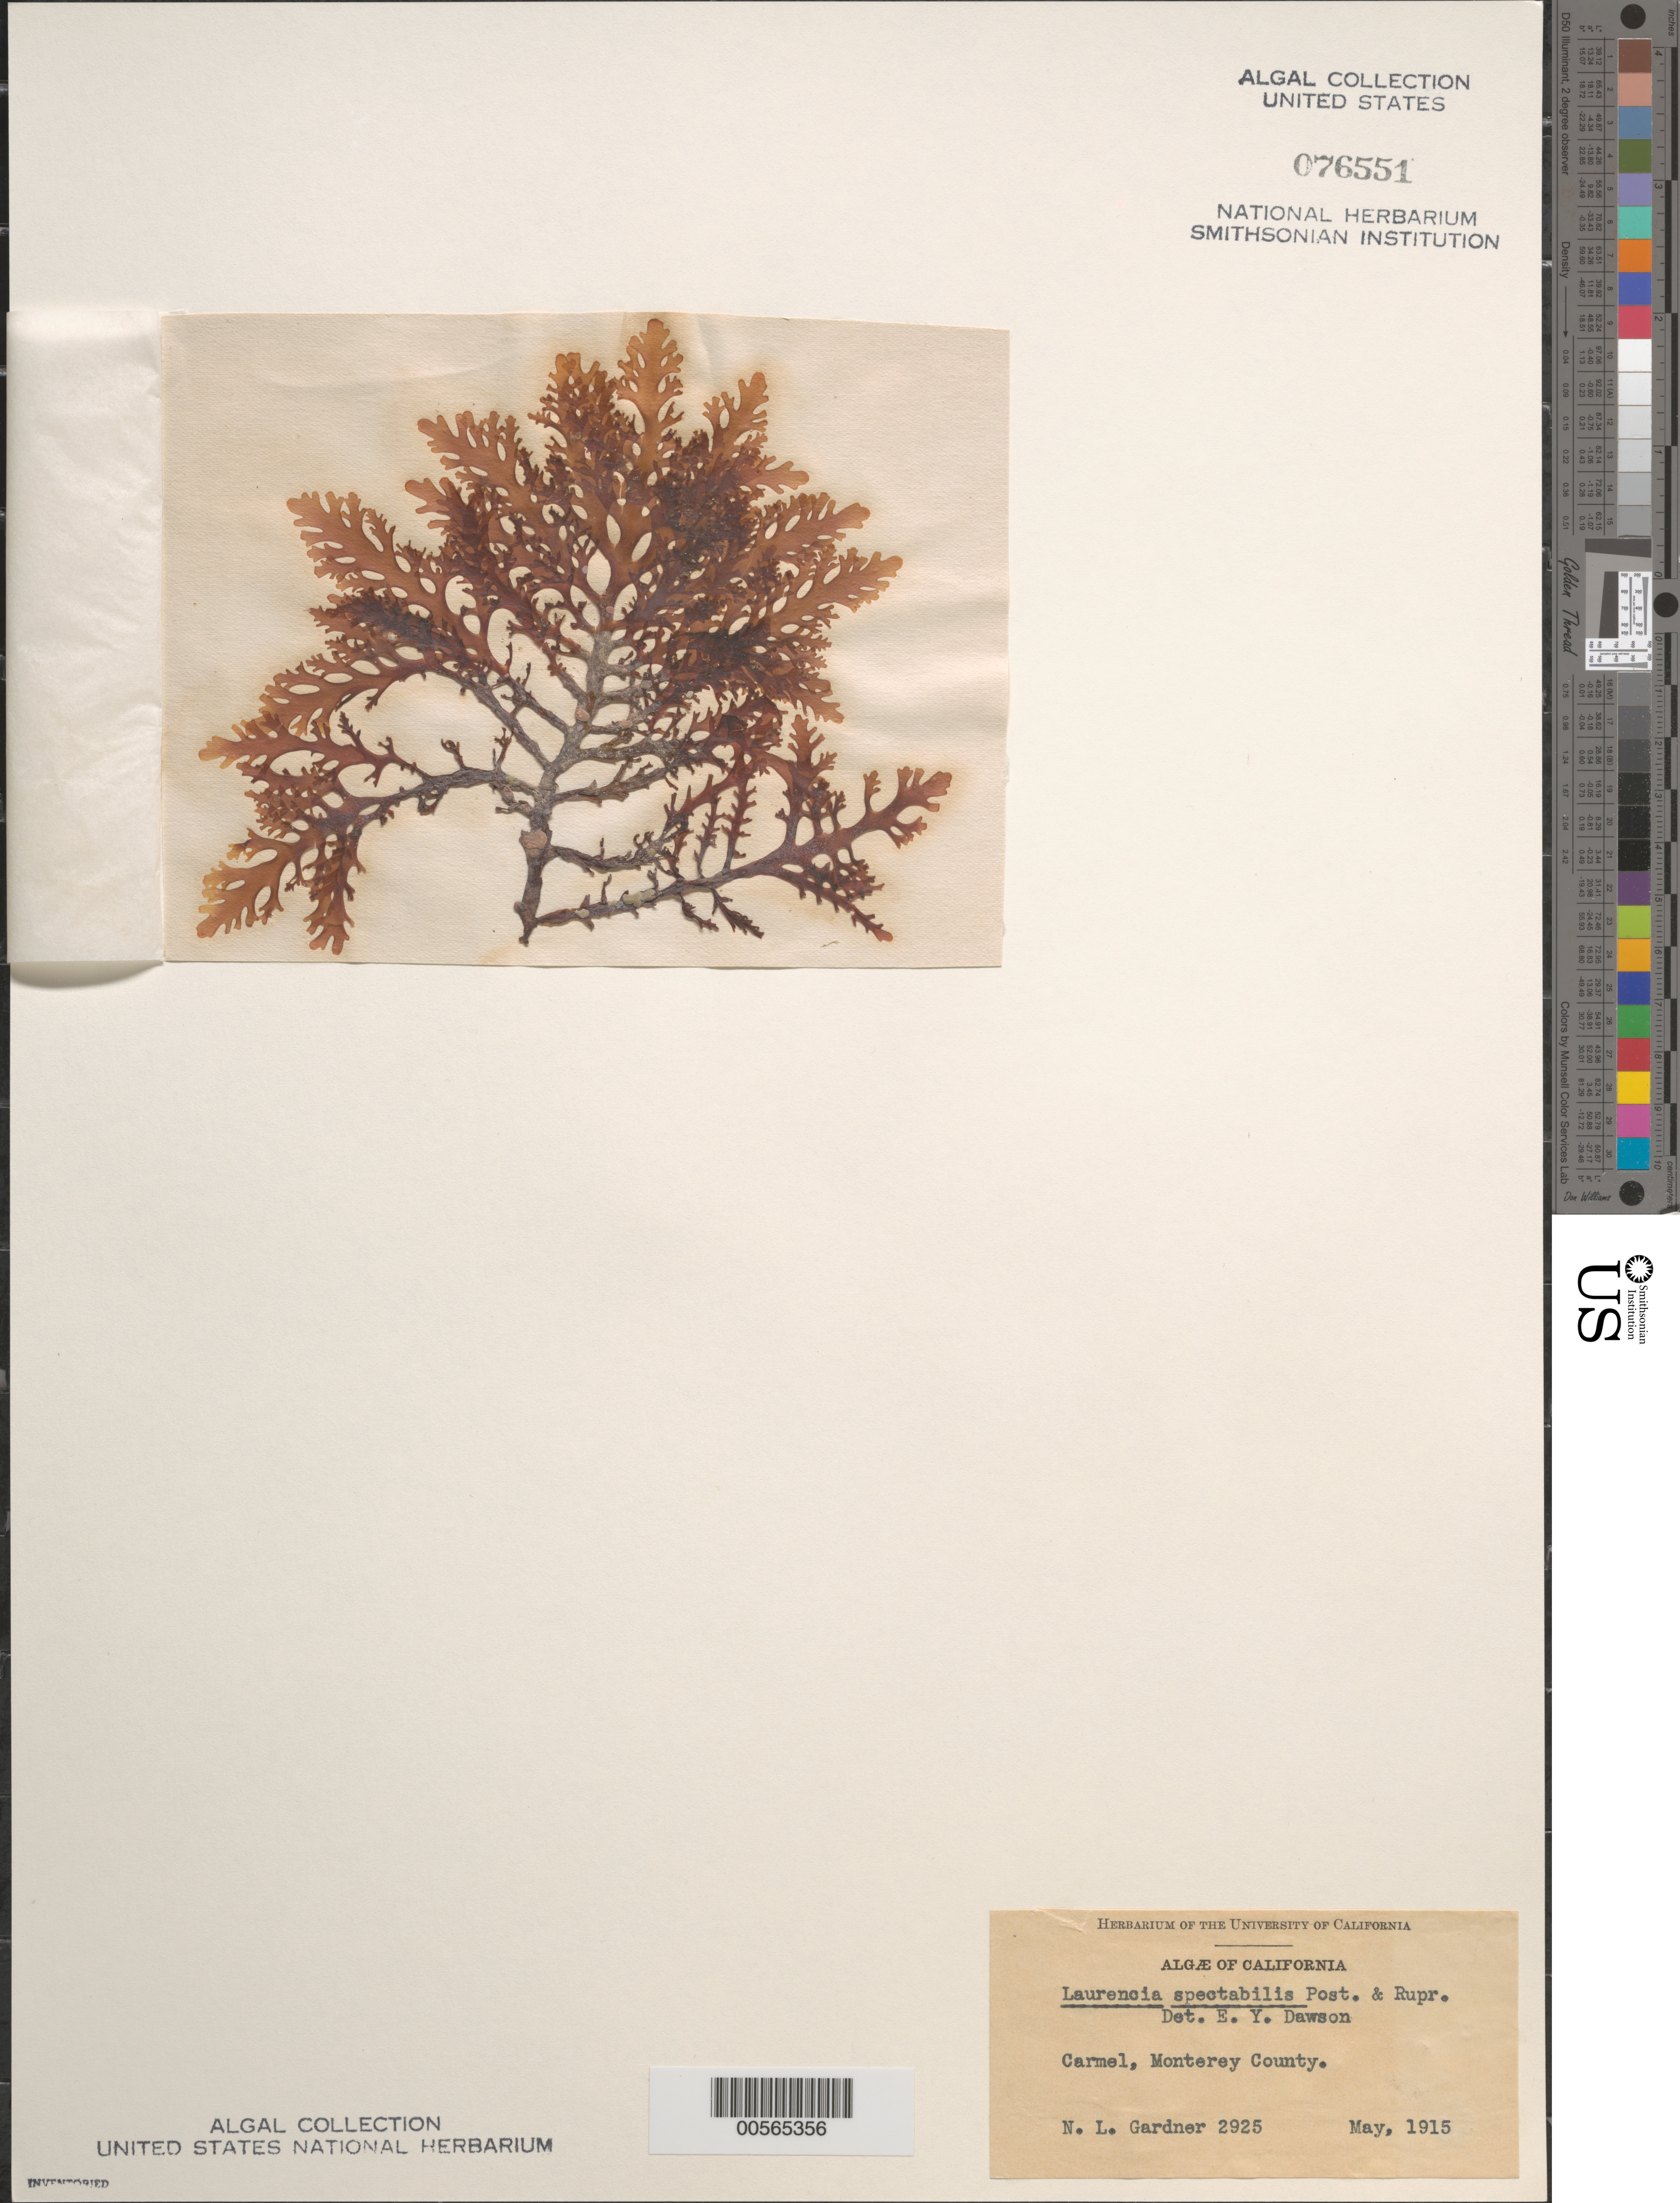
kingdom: Plantae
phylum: Rhodophyta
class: Florideophyceae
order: Ceramiales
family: Rhodomelaceae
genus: Osmundea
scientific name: Osmundea spectabilis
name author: (Postels & Rupr.) K.W. Nam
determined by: Algae name updating Project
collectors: N. Gardner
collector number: NLG 2925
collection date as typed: May 1915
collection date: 1915-05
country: United States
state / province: California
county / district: Monterey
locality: Carmel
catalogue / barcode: US 76551